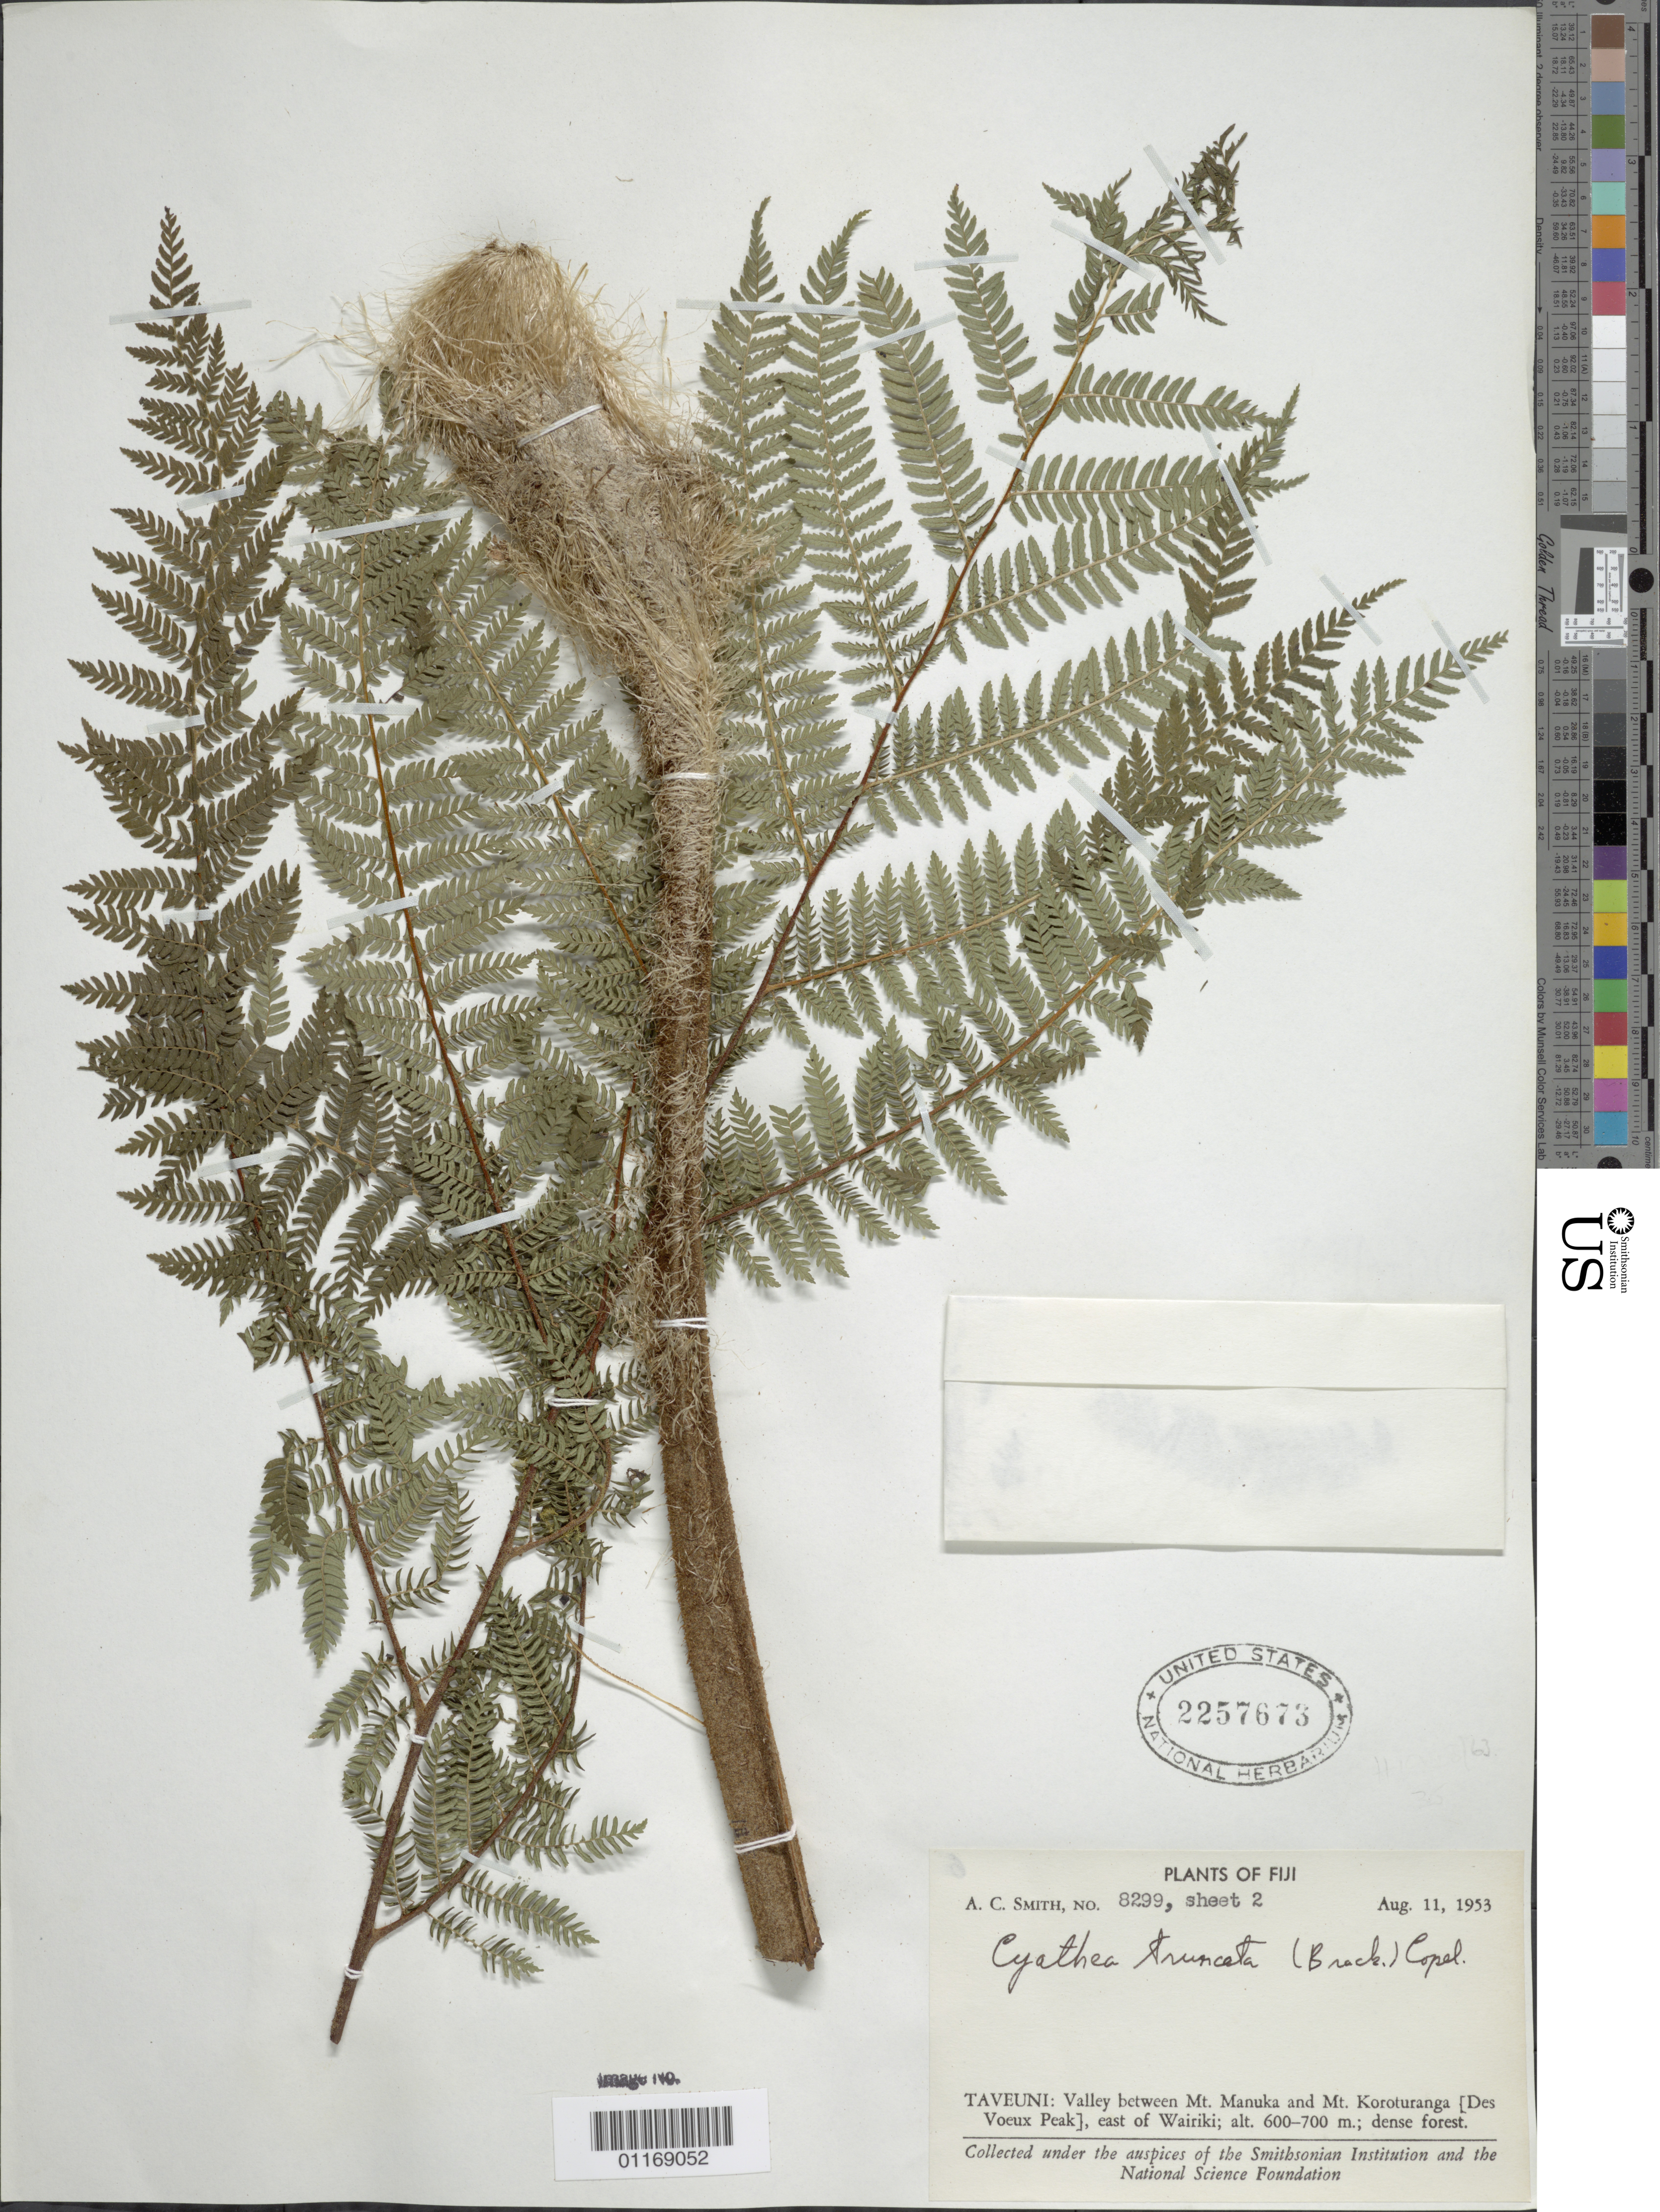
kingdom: Plantae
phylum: Tracheophyta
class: Polypodiopsida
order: Cyatheales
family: Cyatheaceae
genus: Sphaeropteris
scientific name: Sphaeropteris truncata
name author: (Brack.) R.M. Tryon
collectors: A. C. Smith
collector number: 8299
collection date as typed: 11 Aug 1953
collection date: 1953-08-11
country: Fiji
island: Taveuni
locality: Taveuni, valley between mt manuka and mt koroturanga [des voeux peak], e of wairiki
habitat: Dense forest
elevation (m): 600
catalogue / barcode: US 2257673